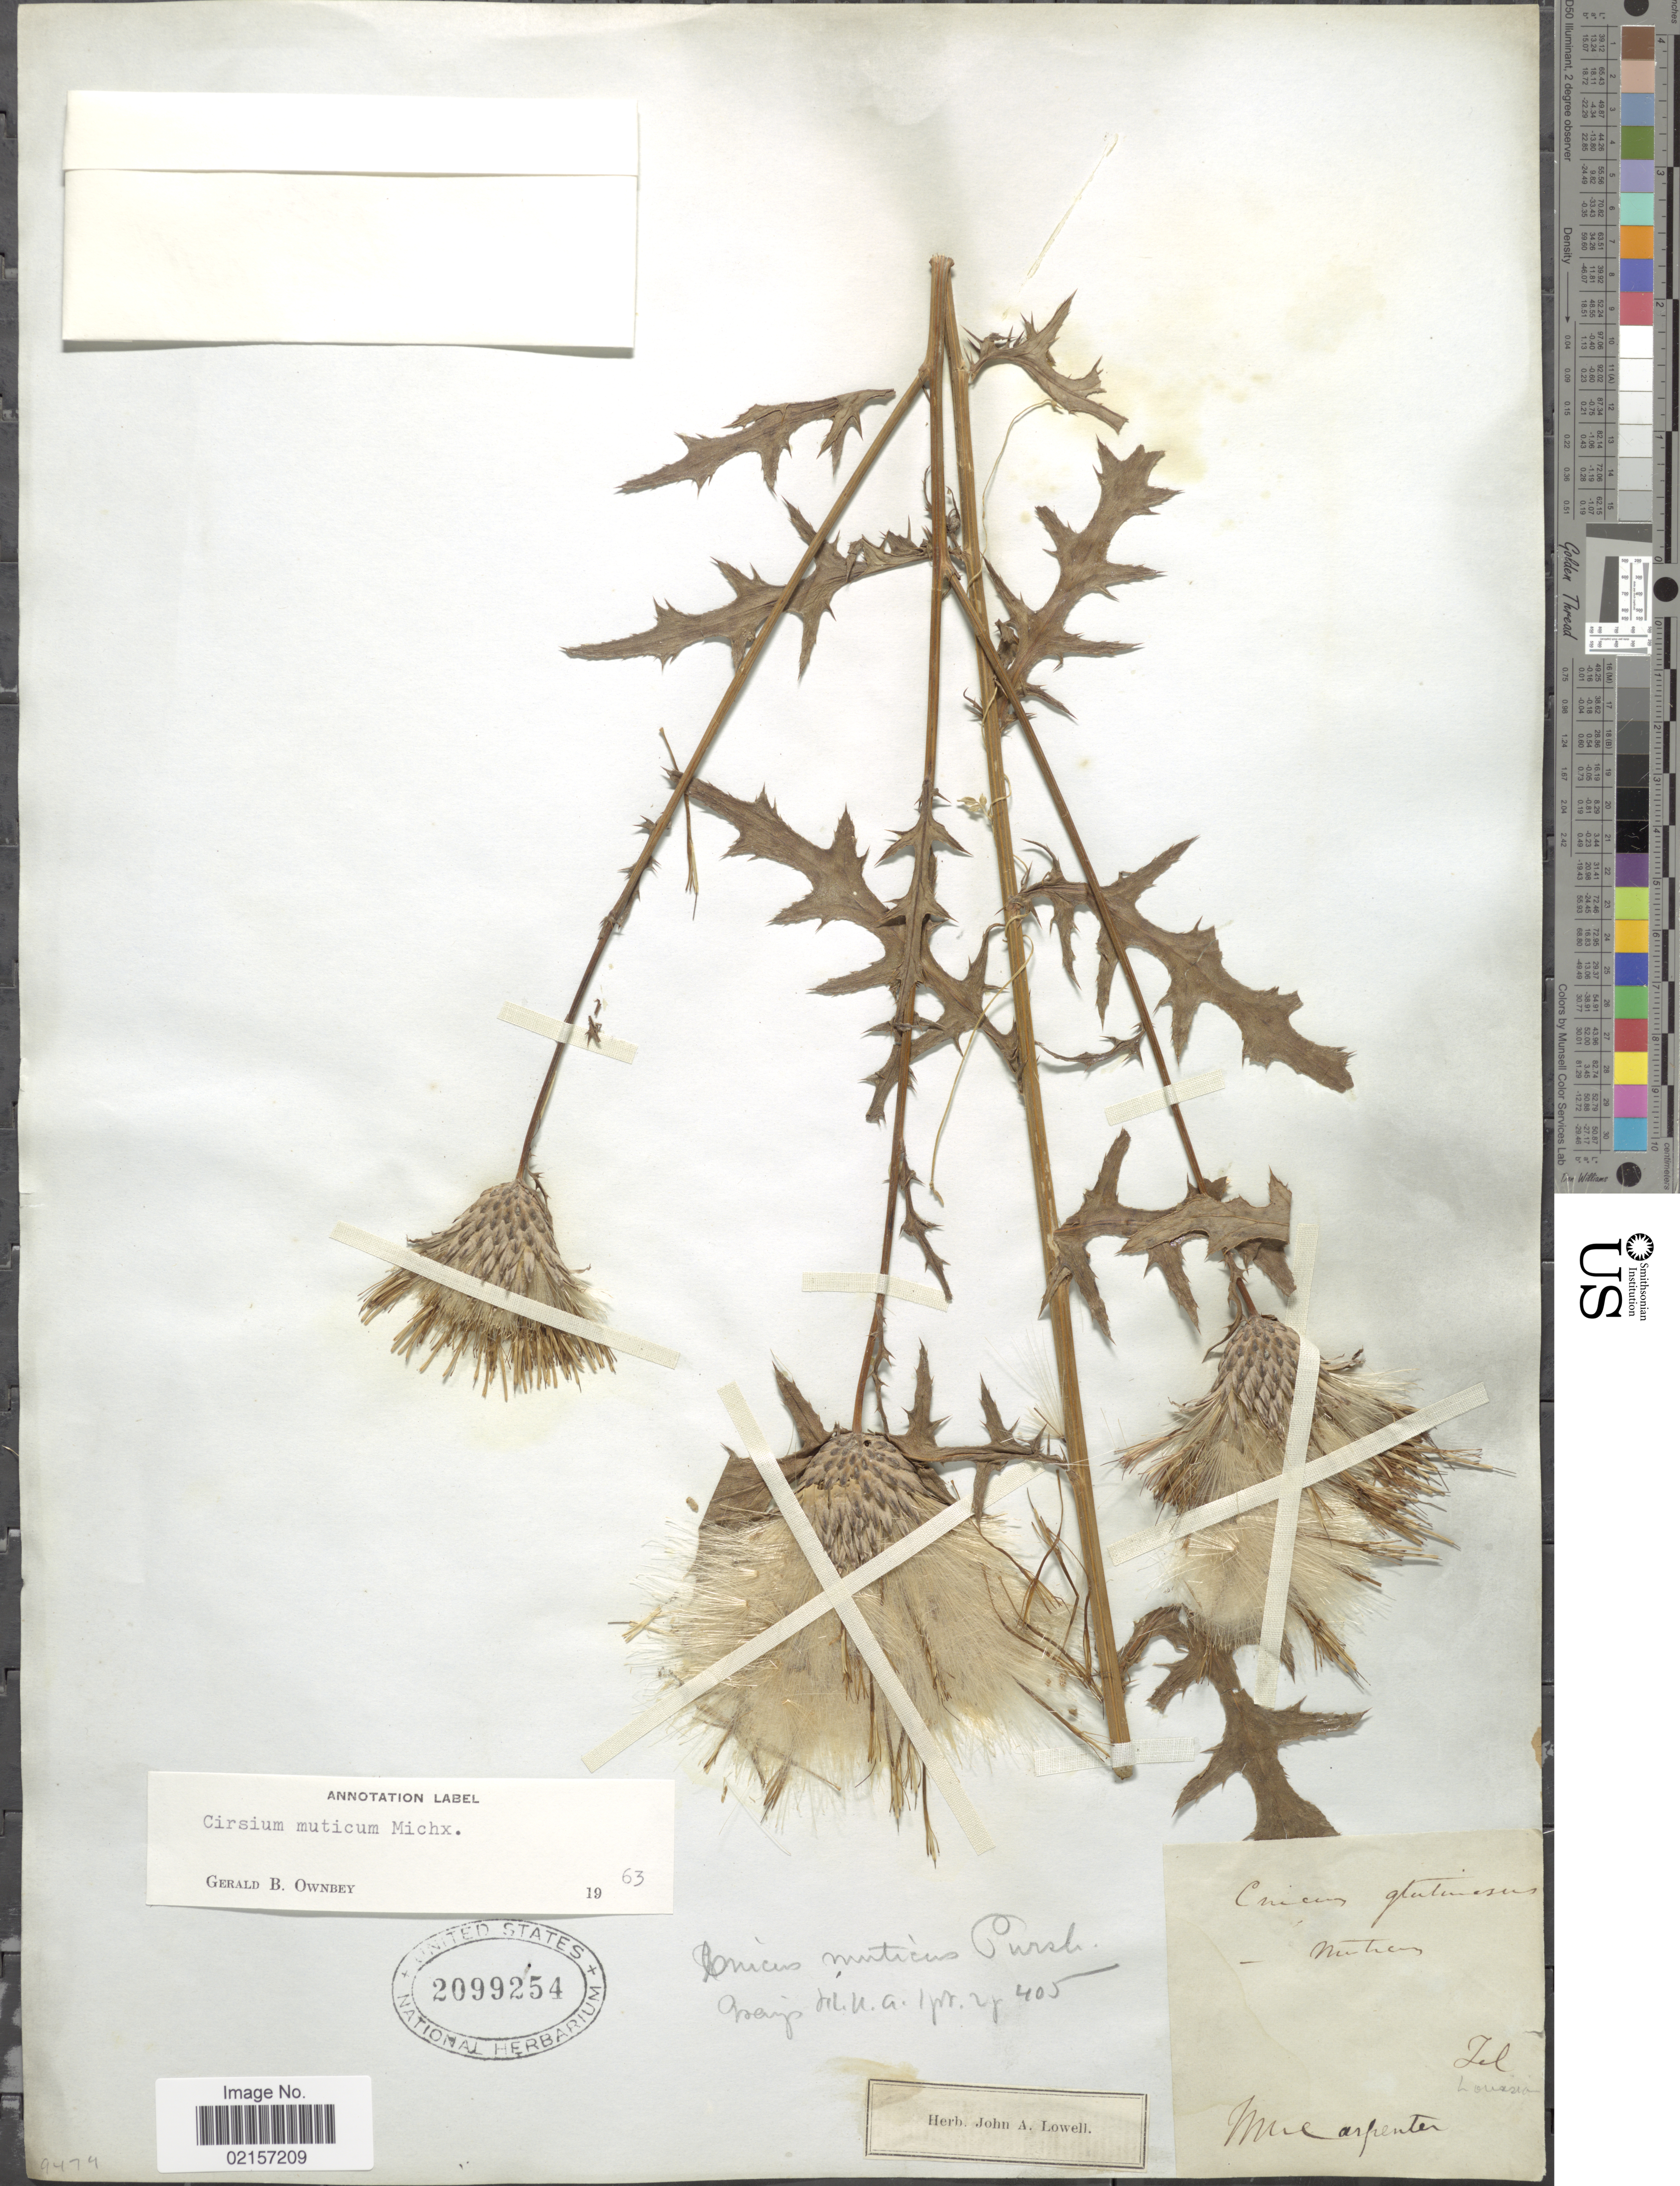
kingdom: Plantae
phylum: Tracheophyta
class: Magnoliopsida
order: Asterales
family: Asteraceae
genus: Cirsium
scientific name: Cirsium muticum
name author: Michx.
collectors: -. Carpenter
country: United States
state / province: Louisiana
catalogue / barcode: US 2099254